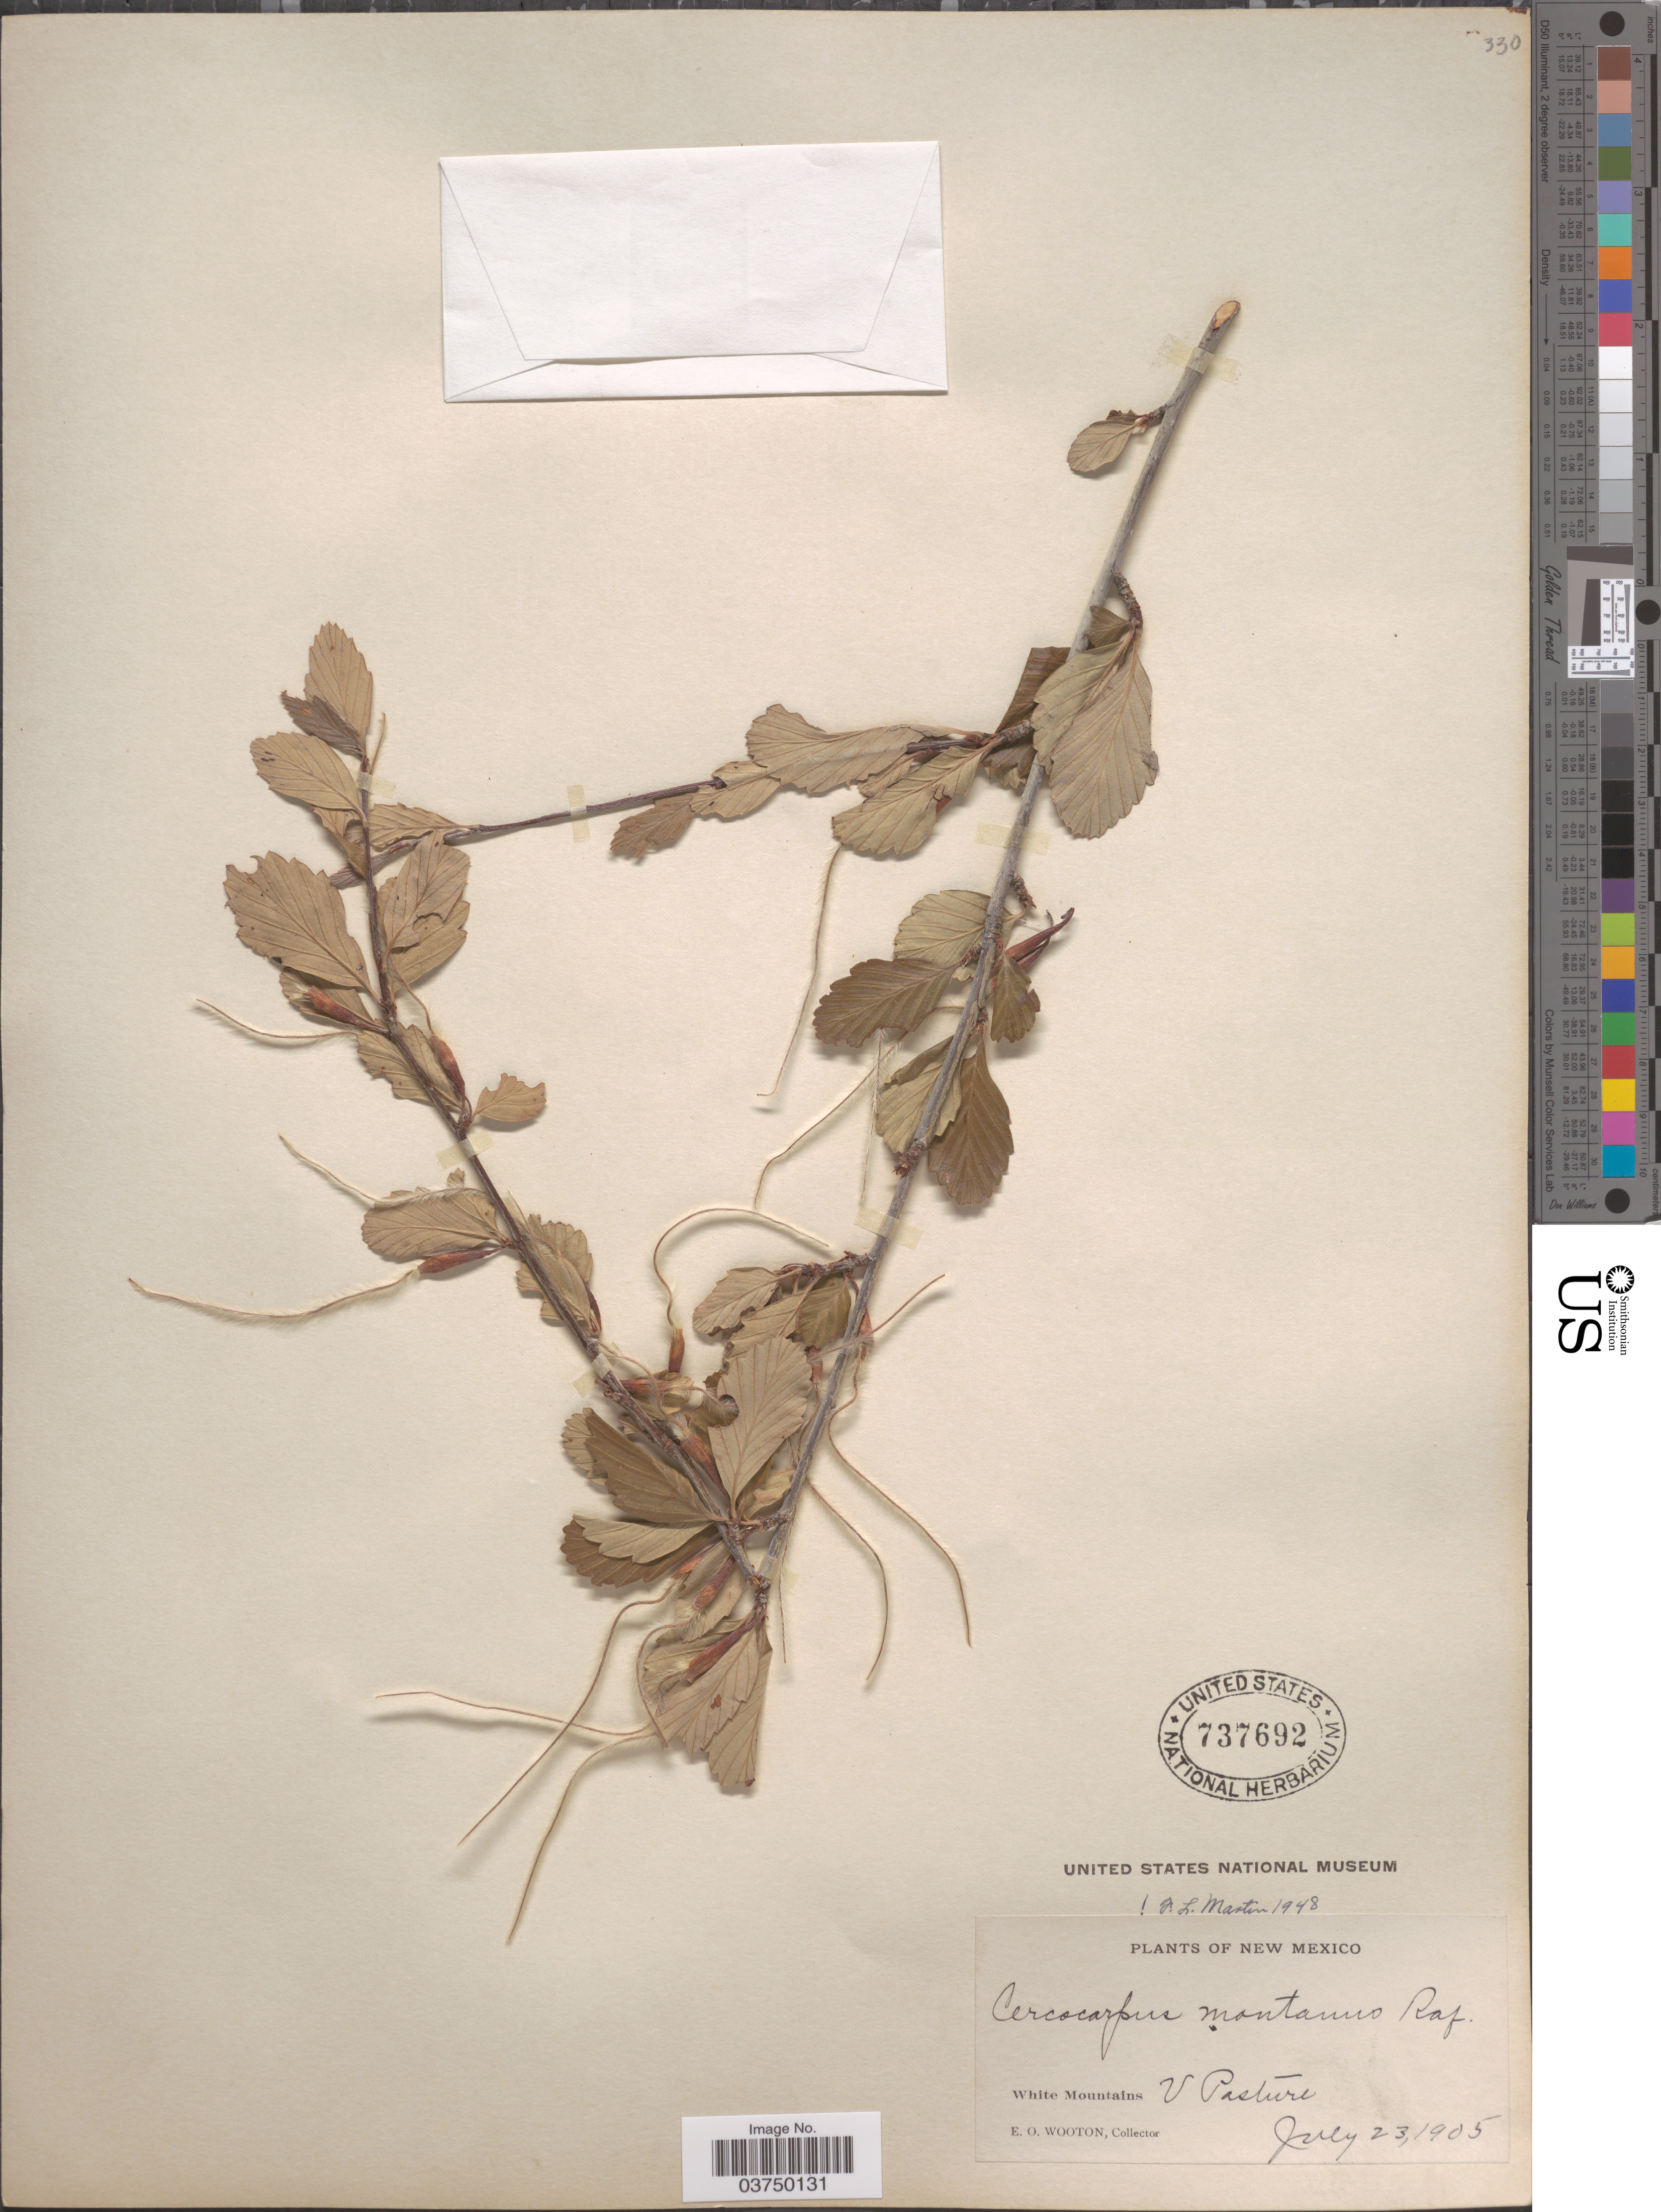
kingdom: Plantae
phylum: Tracheophyta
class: Magnoliopsida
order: Rosales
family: Rosaceae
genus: Cercocarpus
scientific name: Cercocarpus montanus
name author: Raf.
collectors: E. O. Wooton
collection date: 1905-07-23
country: United States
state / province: New Mexico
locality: White Mountains. V Pasture.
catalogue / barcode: US 737692